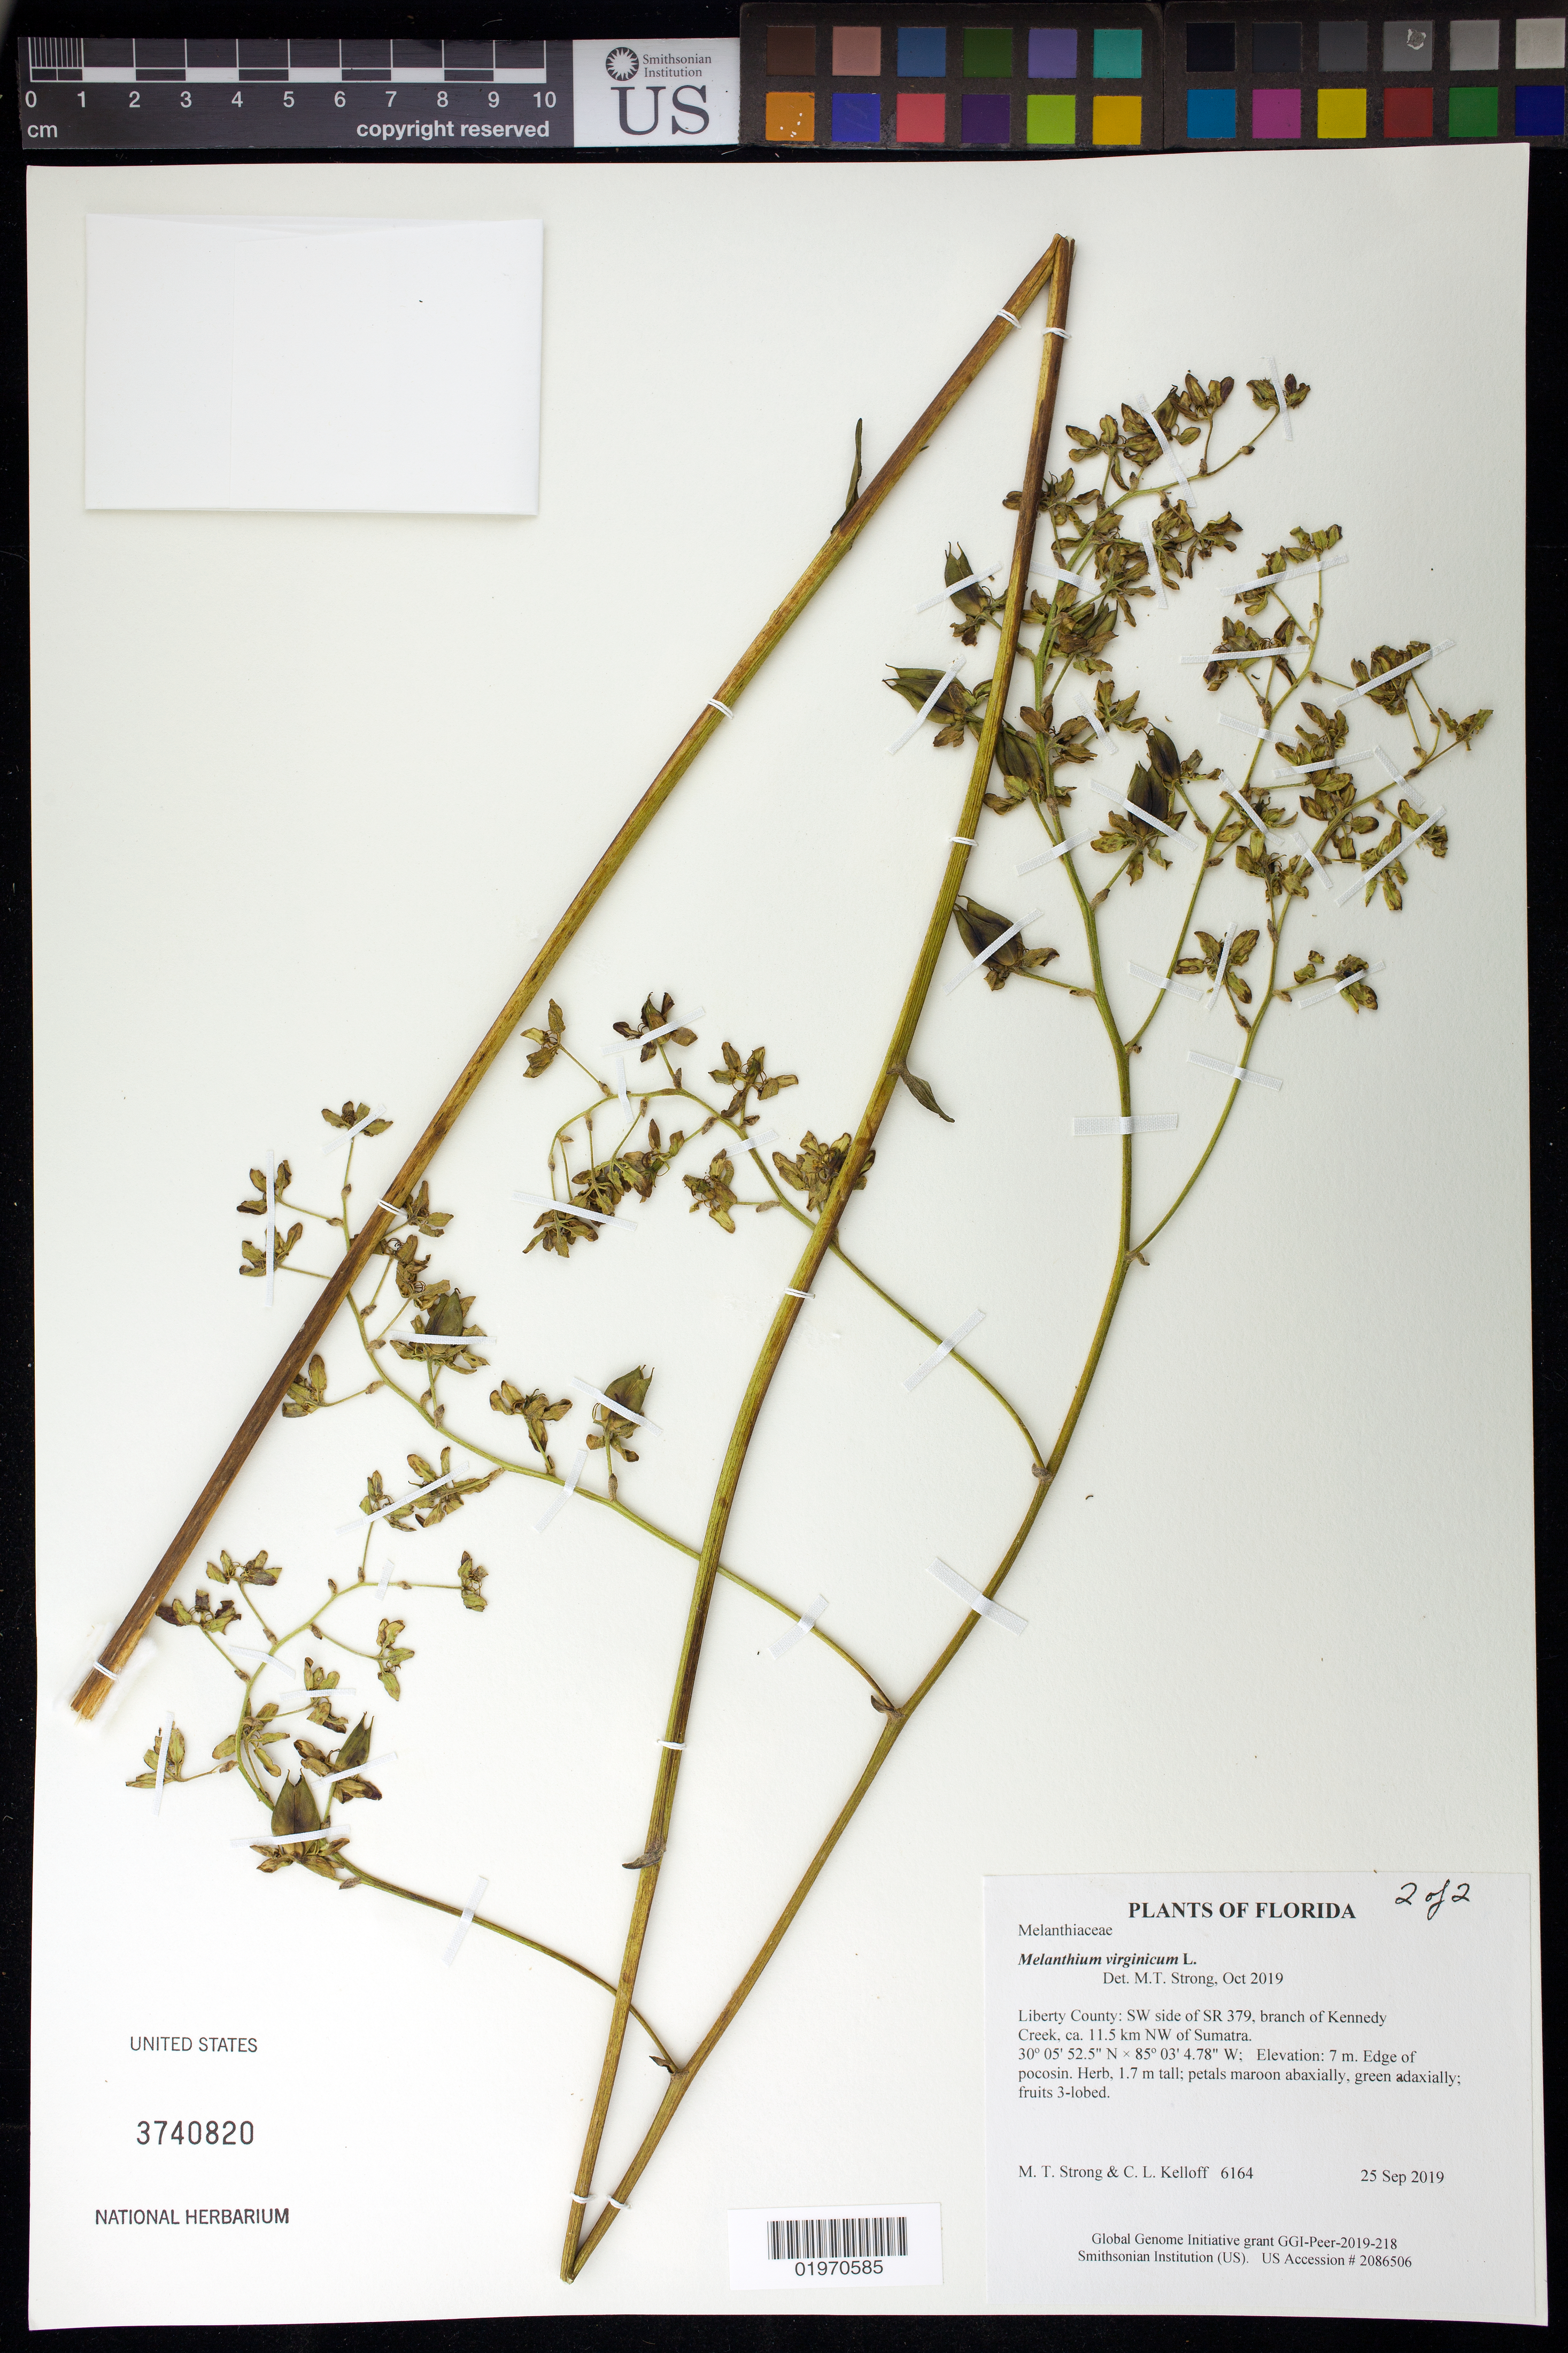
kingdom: Plantae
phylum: Tracheophyta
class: Liliopsida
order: Liliales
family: Melanthiaceae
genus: Melanthium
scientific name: Melanthium virginicum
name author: L.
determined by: Strong, Mark T., (BOT), Smithsonian Institution - National Museum of Natural History (UNITED STATES)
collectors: M. T. Strong & C. L. Kelloff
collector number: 6164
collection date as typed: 25 Sep 2019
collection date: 2019-09-25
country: United States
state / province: Florida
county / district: Liberty County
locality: SW side of SR 379, branch of Kennedy Creek, ca. 11.5 km NW of Sumatra.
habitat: Edge of pocosin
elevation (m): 7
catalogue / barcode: US 3740820